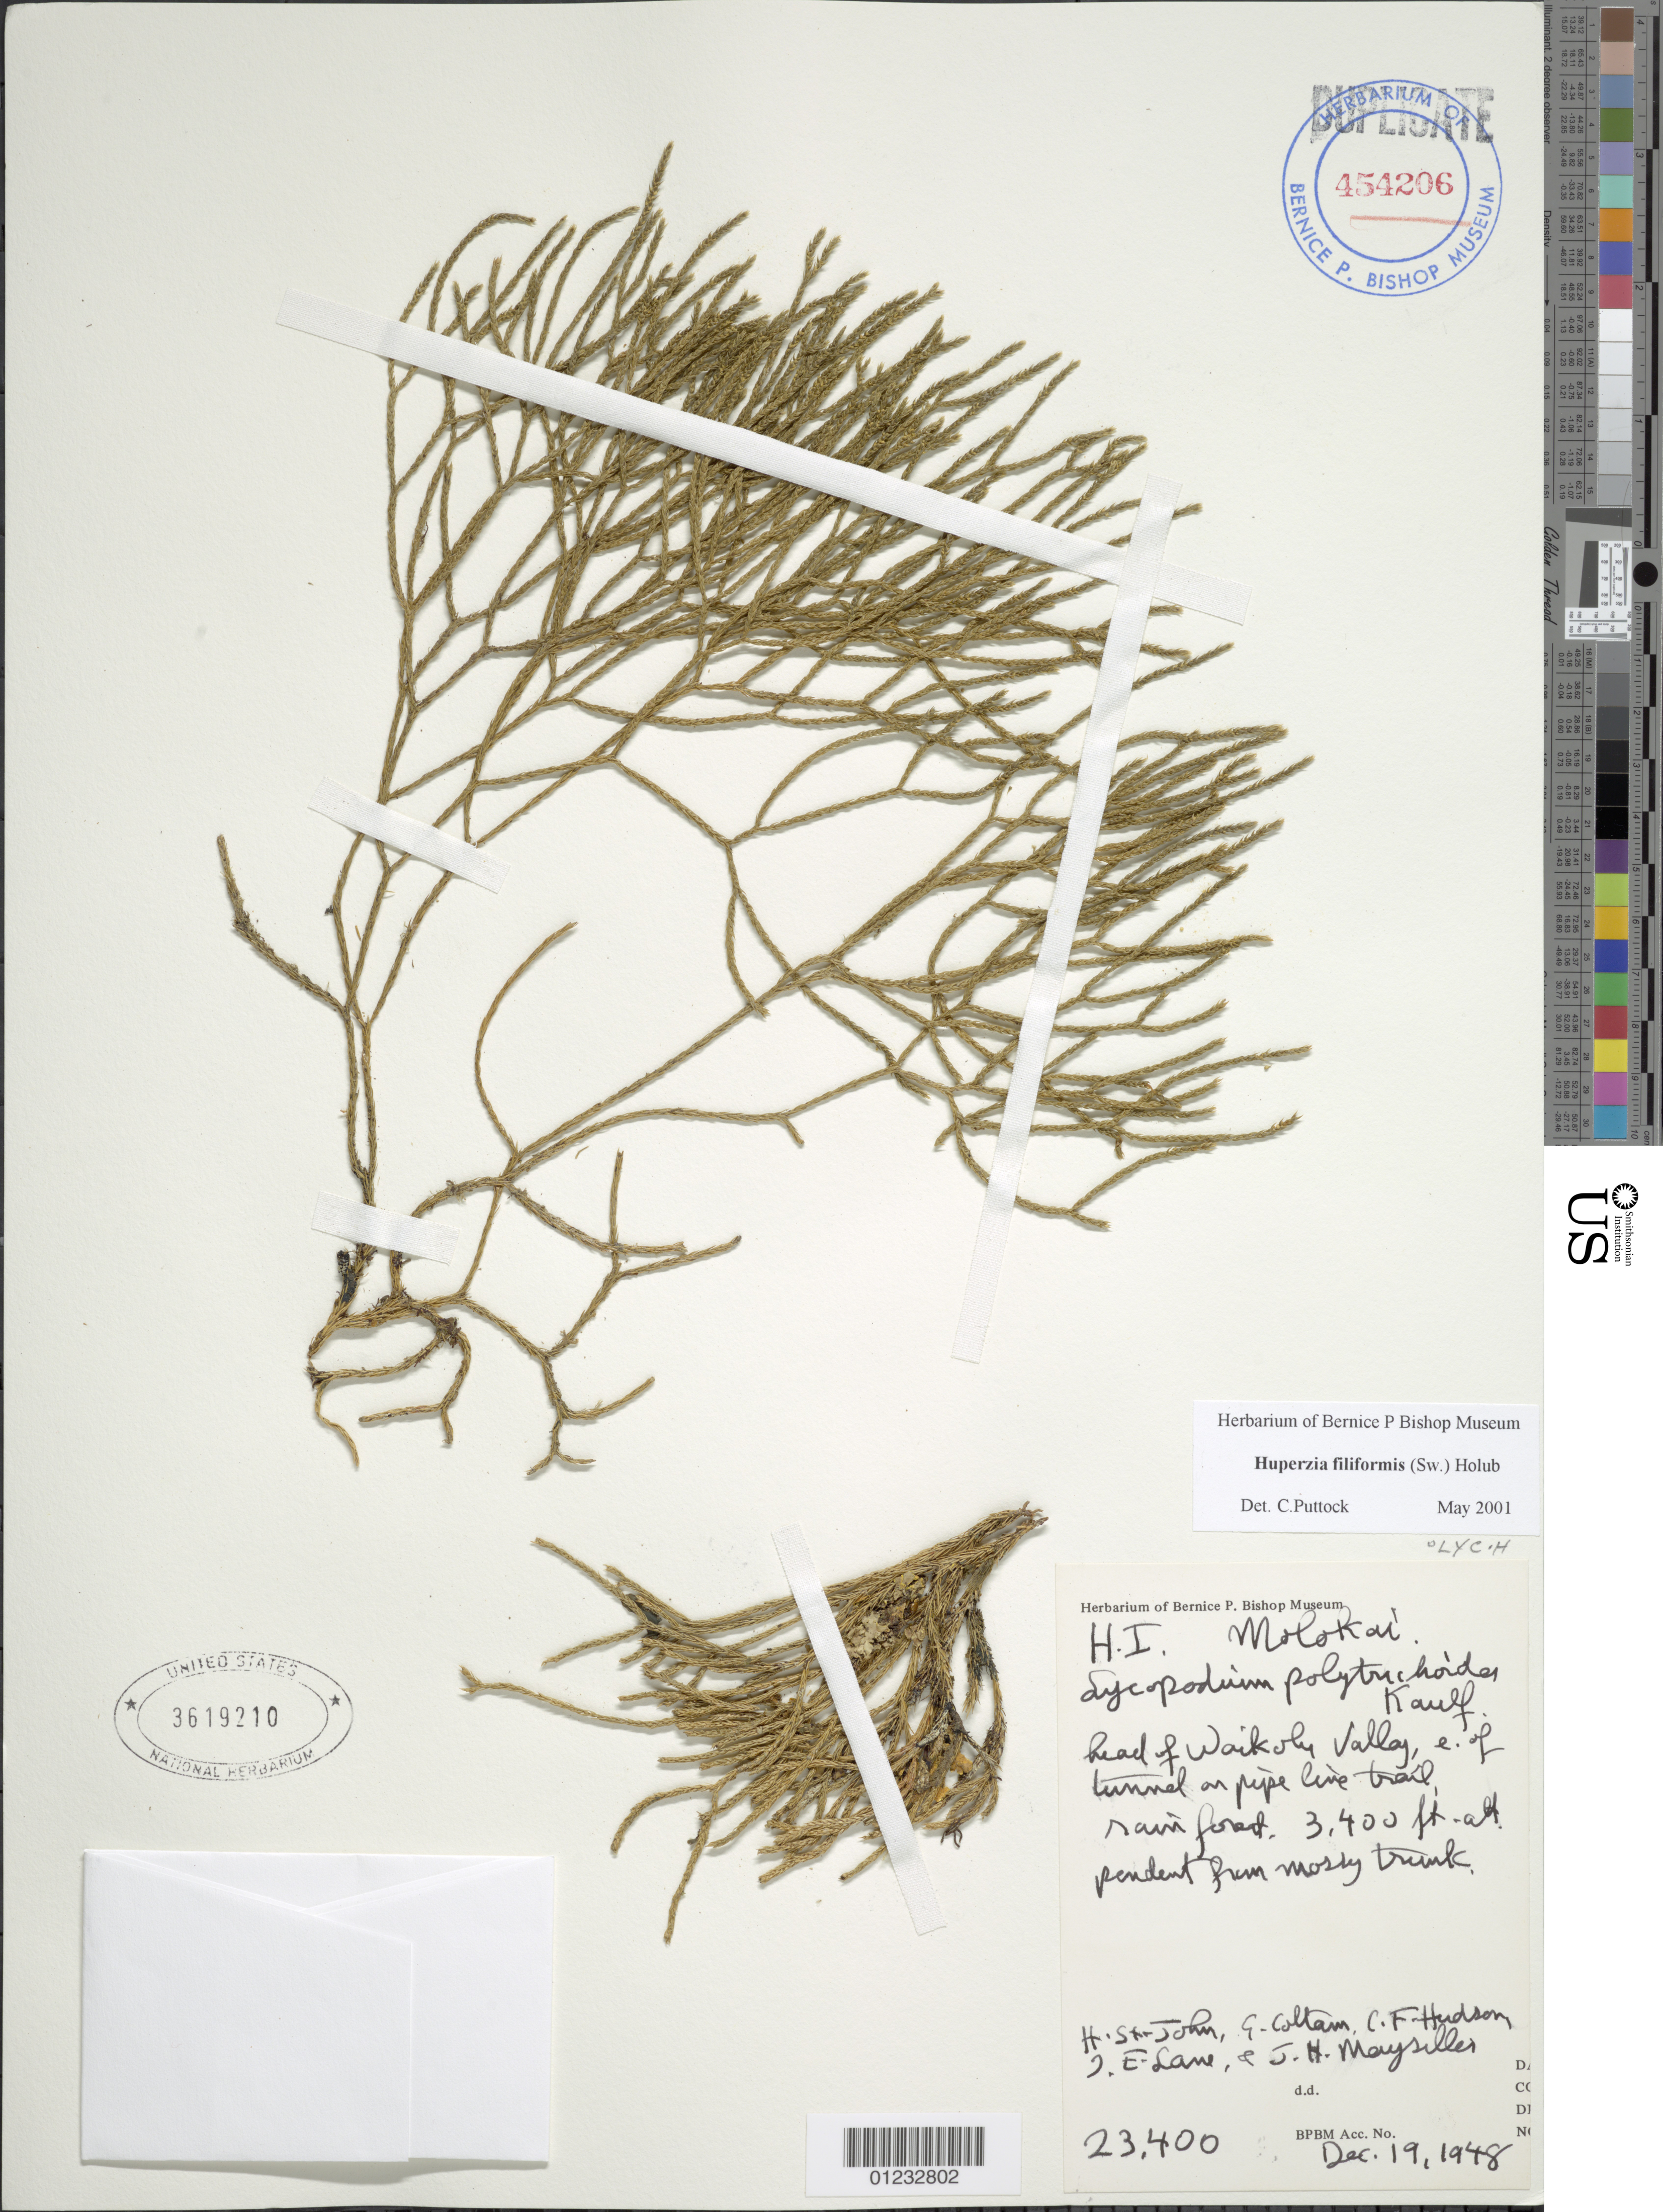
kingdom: Plantae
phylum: Tracheophyta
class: Lycopodiopsida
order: Lycopodiales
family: Lycopodiaceae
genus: Phlegmariurus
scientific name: Phlegmariurus filiformis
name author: (Sw.) W.H. Wagner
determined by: Field, A. R.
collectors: J. St. John, G. Cottam, C. Husdon, J. E. Lane & J. Maysilles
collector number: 23400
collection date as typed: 19 Dec 1948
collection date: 1948-12-19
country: United States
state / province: Hawaii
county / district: Maui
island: Moloka'i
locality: Head of Waikolu Valley, Valley E of tunnel on pipe line trail.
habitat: Rainforest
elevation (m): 1036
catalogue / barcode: US 3619210